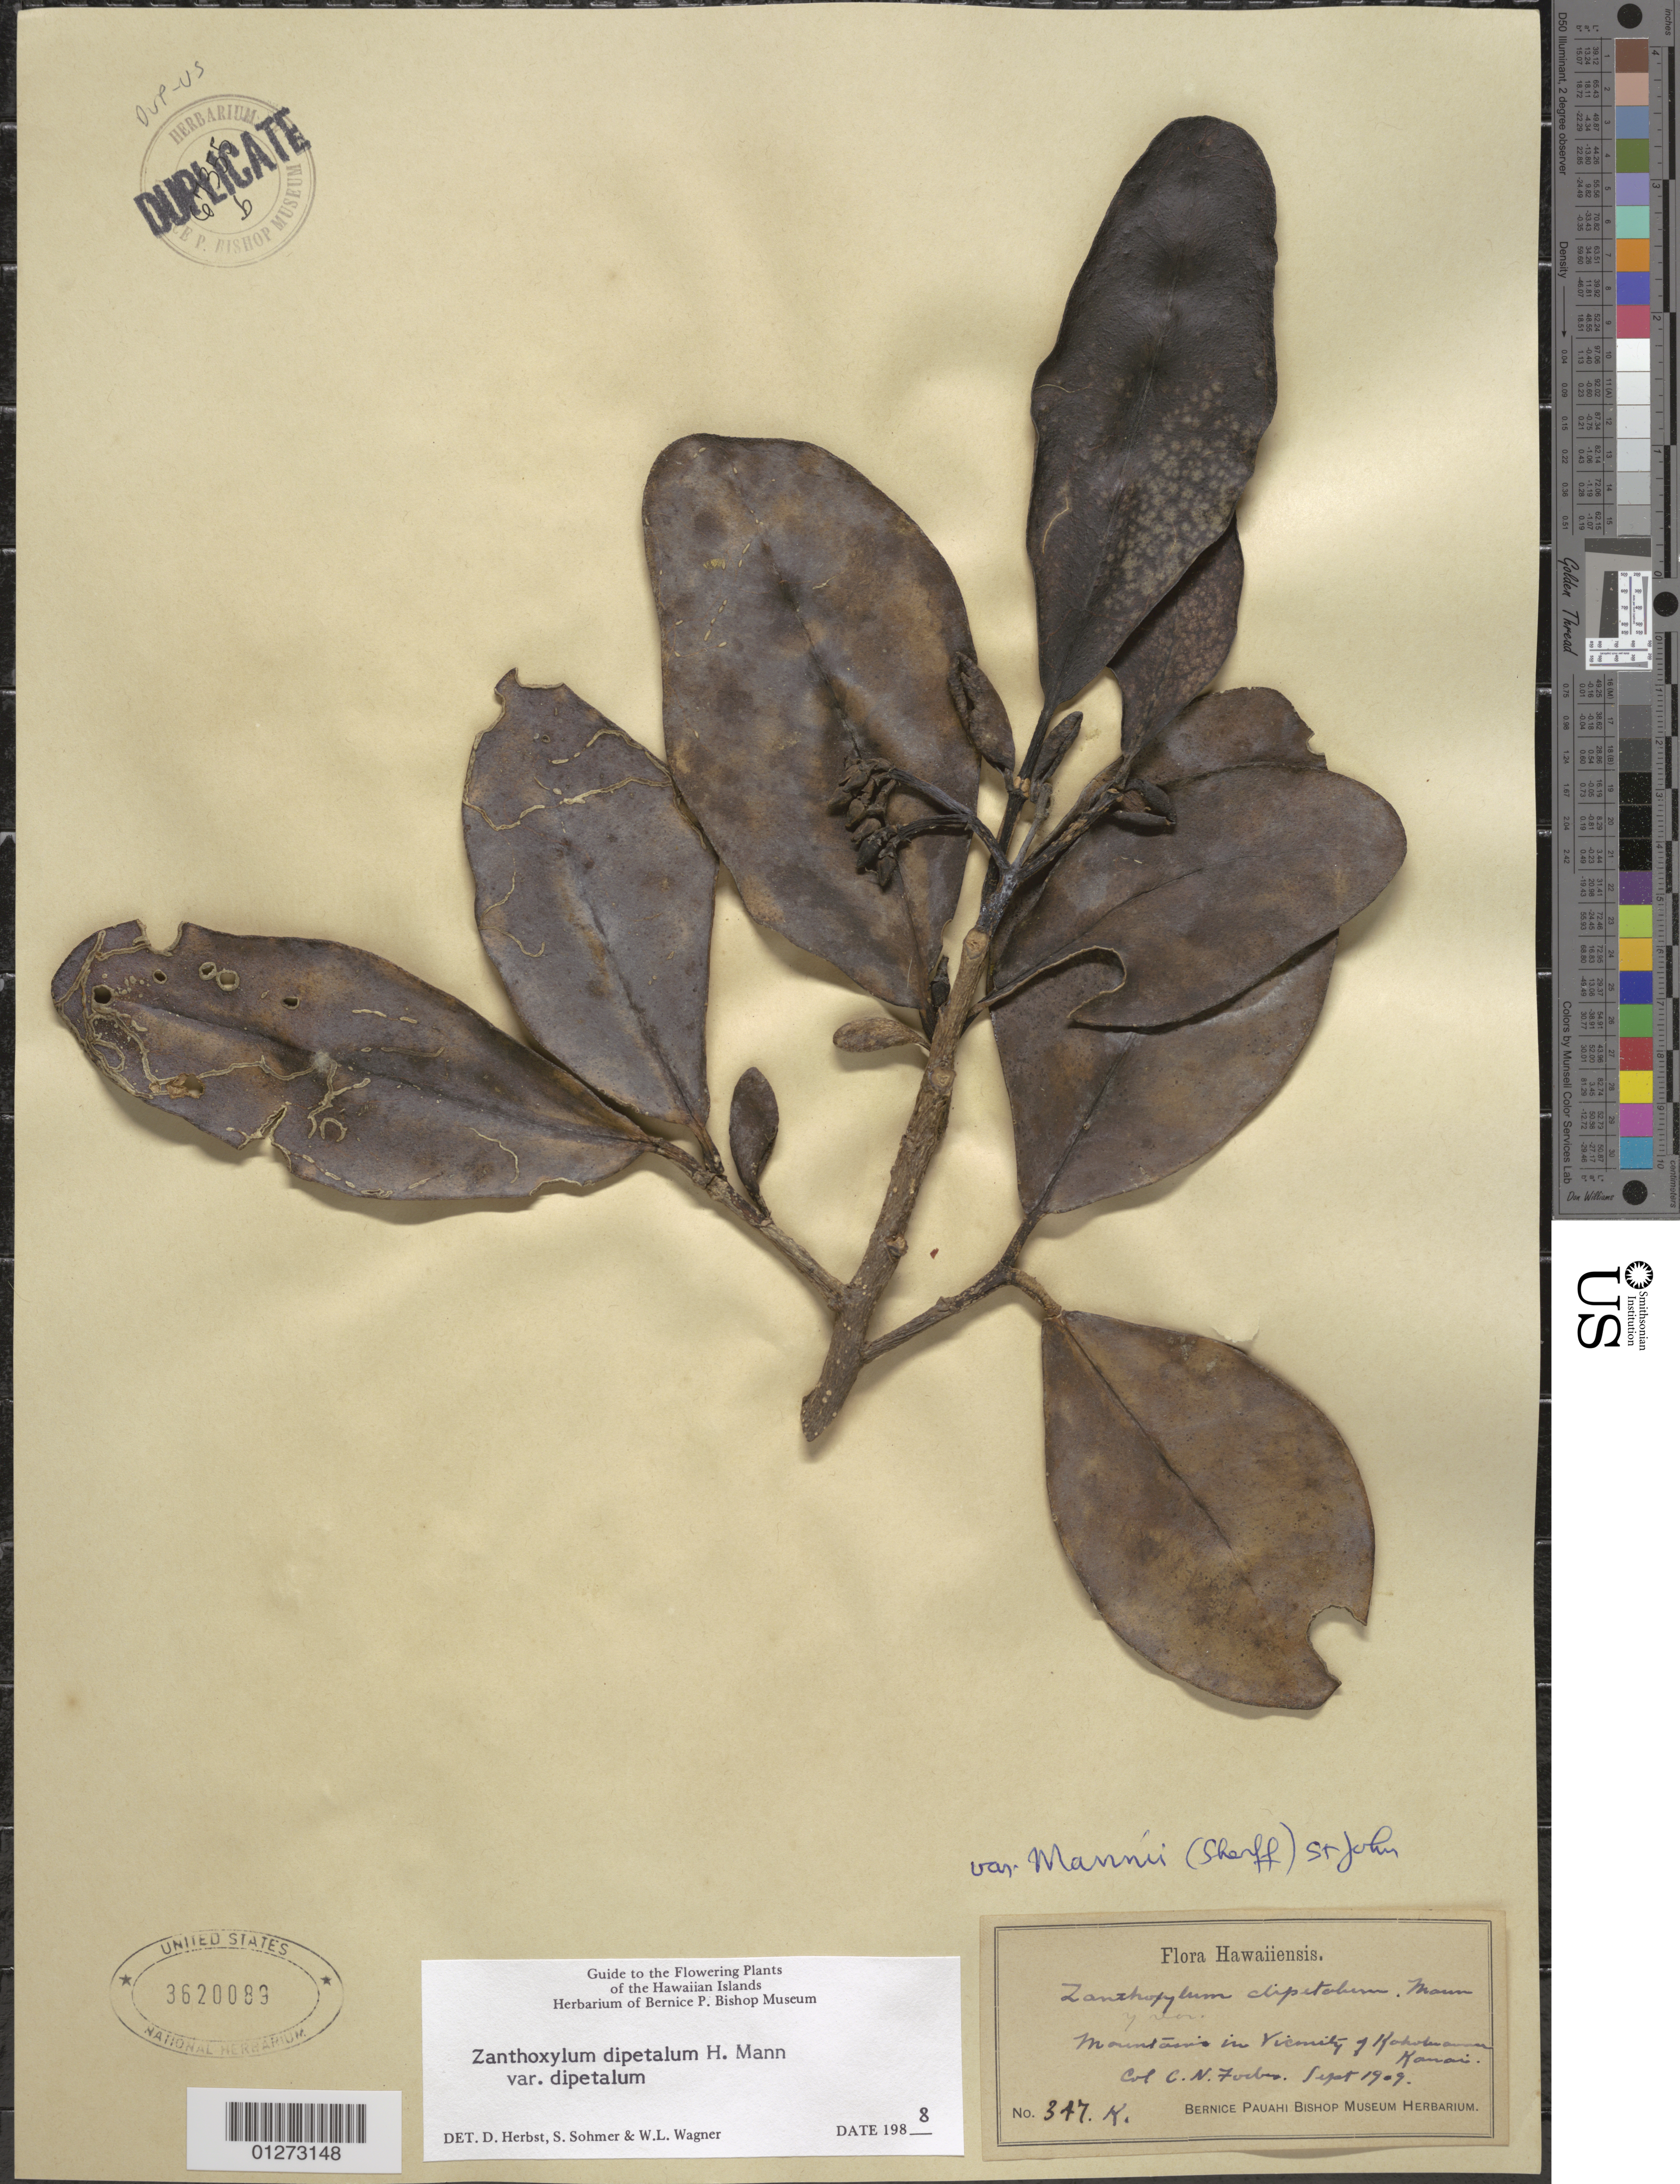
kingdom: Plantae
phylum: Tracheophyta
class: Magnoliopsida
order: Sapindales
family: Rutaceae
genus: Zanthoxylum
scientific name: Zanthoxylum dipetalum var. dipetalum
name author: H. Mann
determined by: Herbst, D. R.; Sohmer, S. H.; Wagner, W. L.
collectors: C. N. Forbes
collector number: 347.K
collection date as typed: Sep 1909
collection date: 1909-09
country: United States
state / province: Hawaii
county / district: Kauai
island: Kaua'i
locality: Mountains in vicinity of Kaholuamanu.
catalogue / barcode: US 3620089